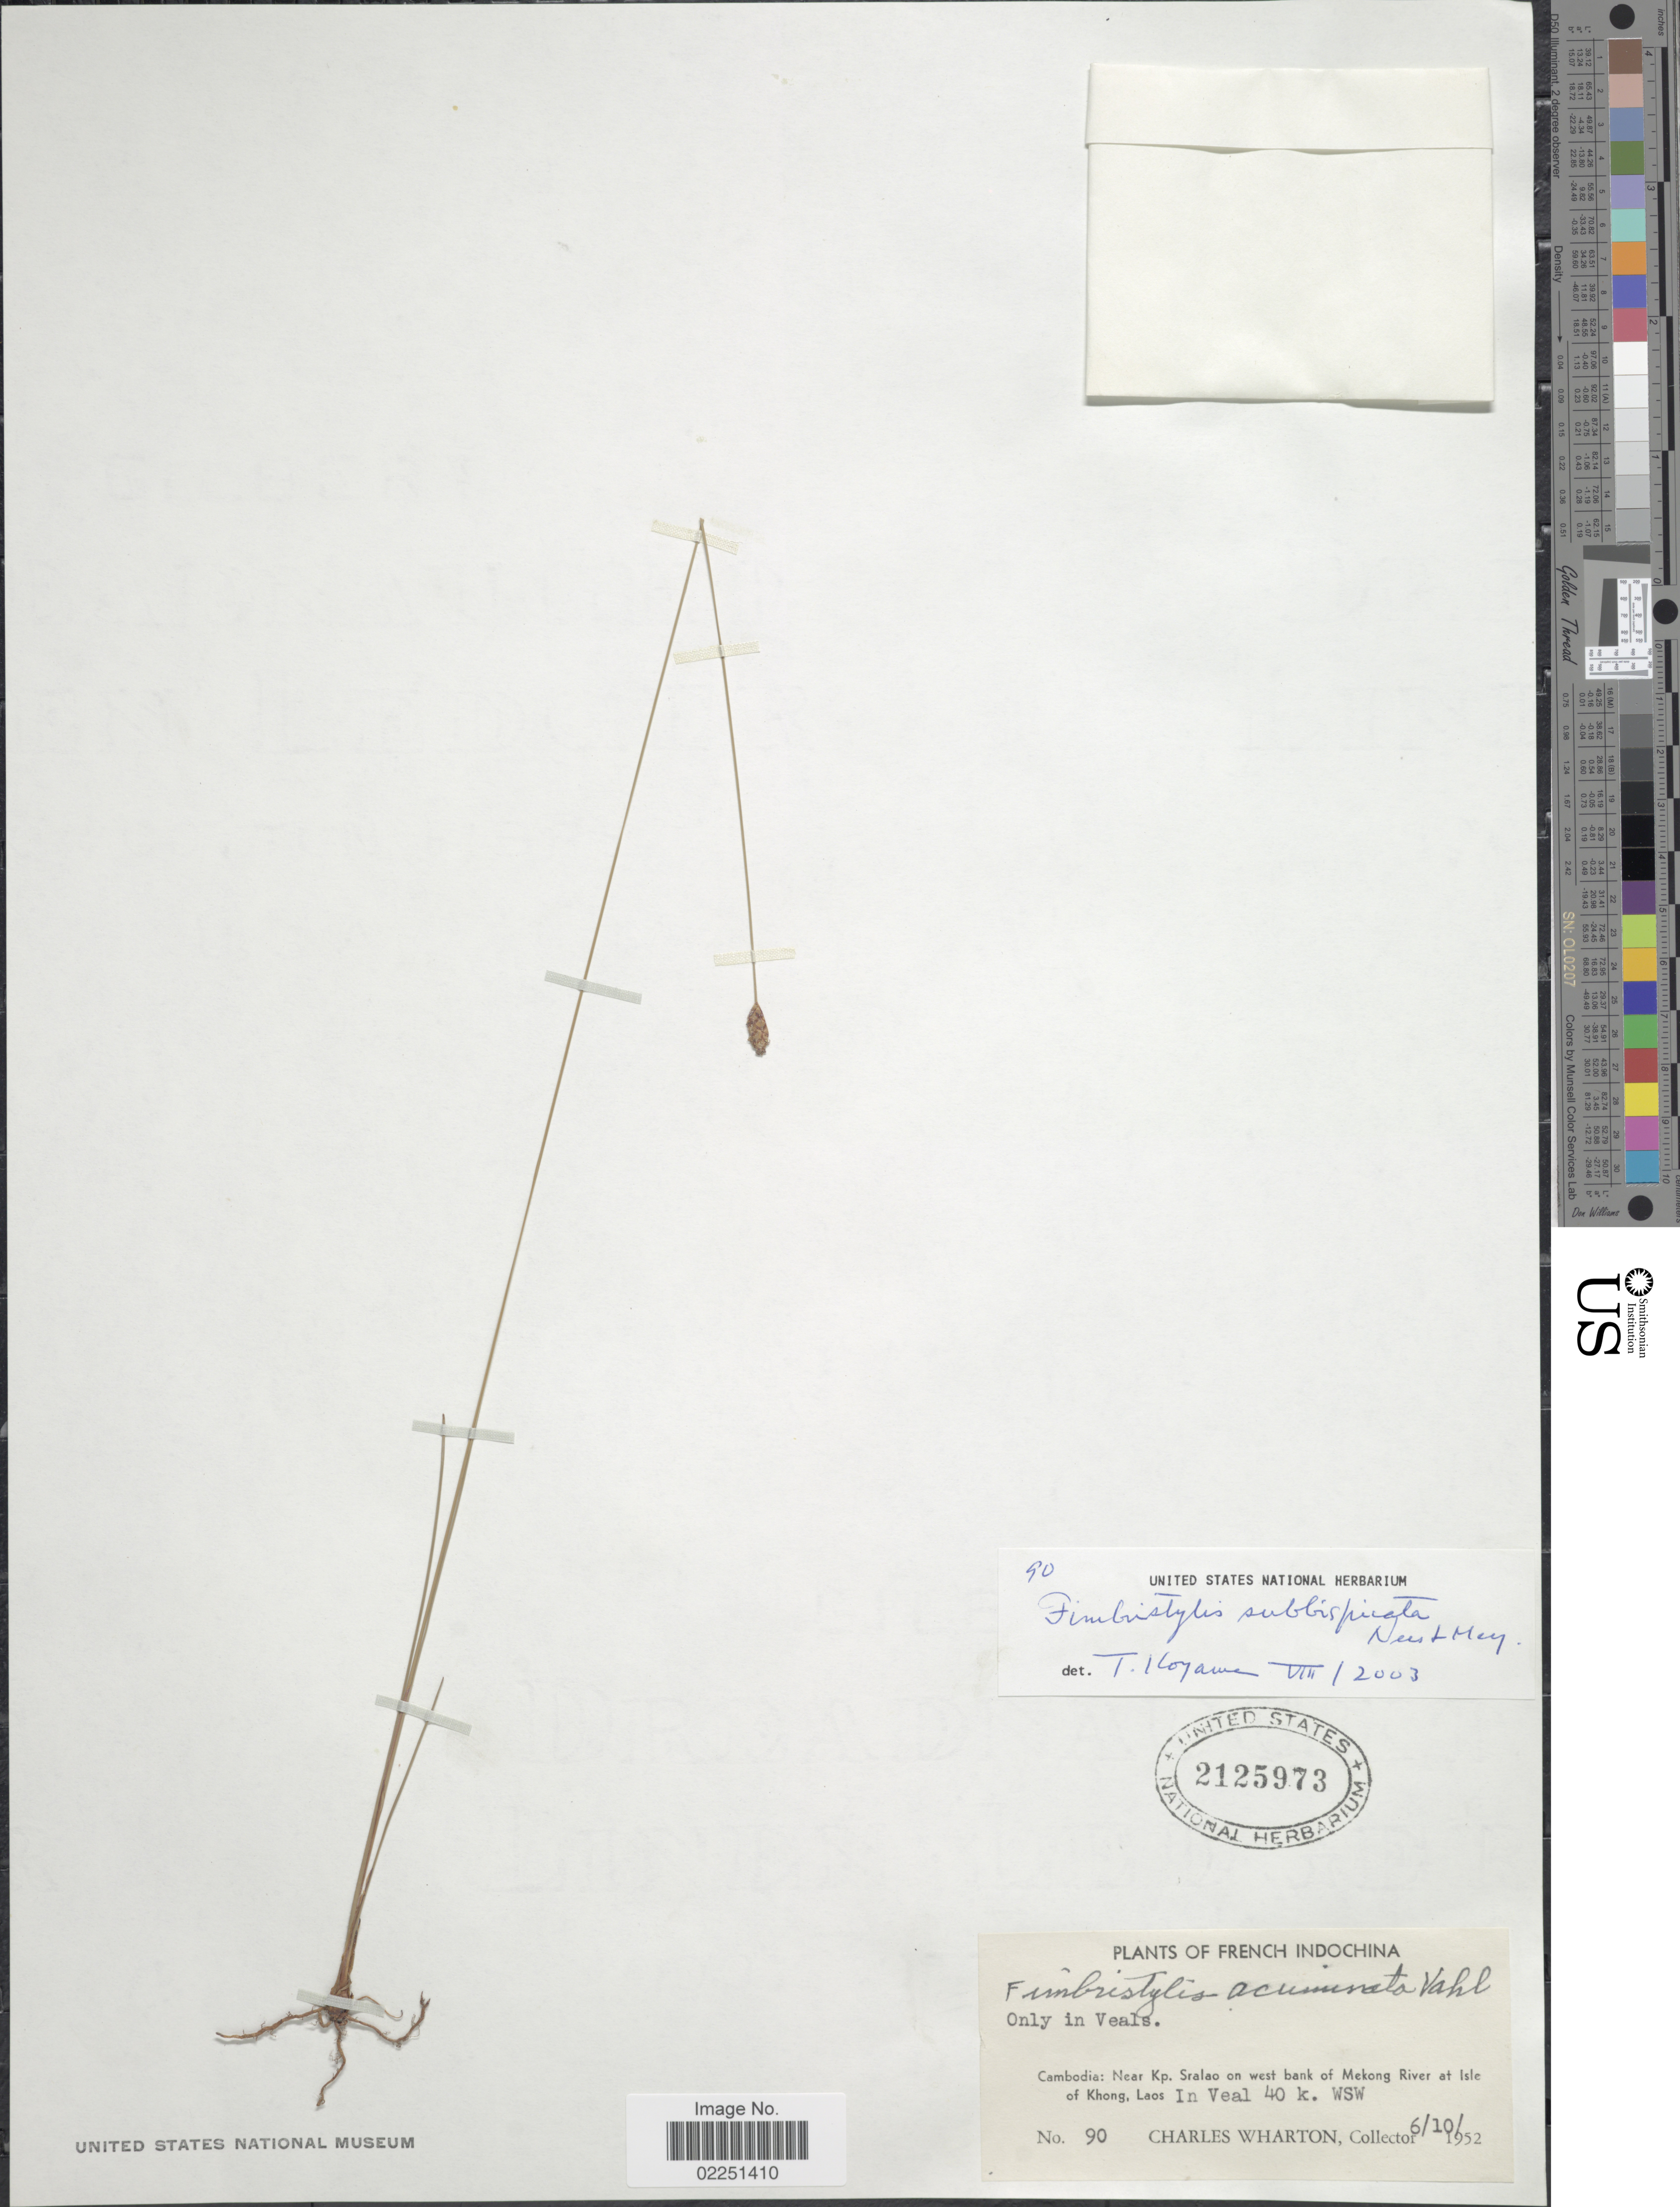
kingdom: Plantae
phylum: Tracheophyta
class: Liliopsida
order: Poales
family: Cyperaceae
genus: Fimbristylis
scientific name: Fimbristylis subbispicata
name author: Nees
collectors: C. Wharton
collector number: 90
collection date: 1952-10-06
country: Cambodia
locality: French Indochina. Cambodia: Near Kp. Sralao on west bank of Mekong River at Isle of Khong, Laos, In Veal 40 K. WSW.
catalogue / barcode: US 2125973